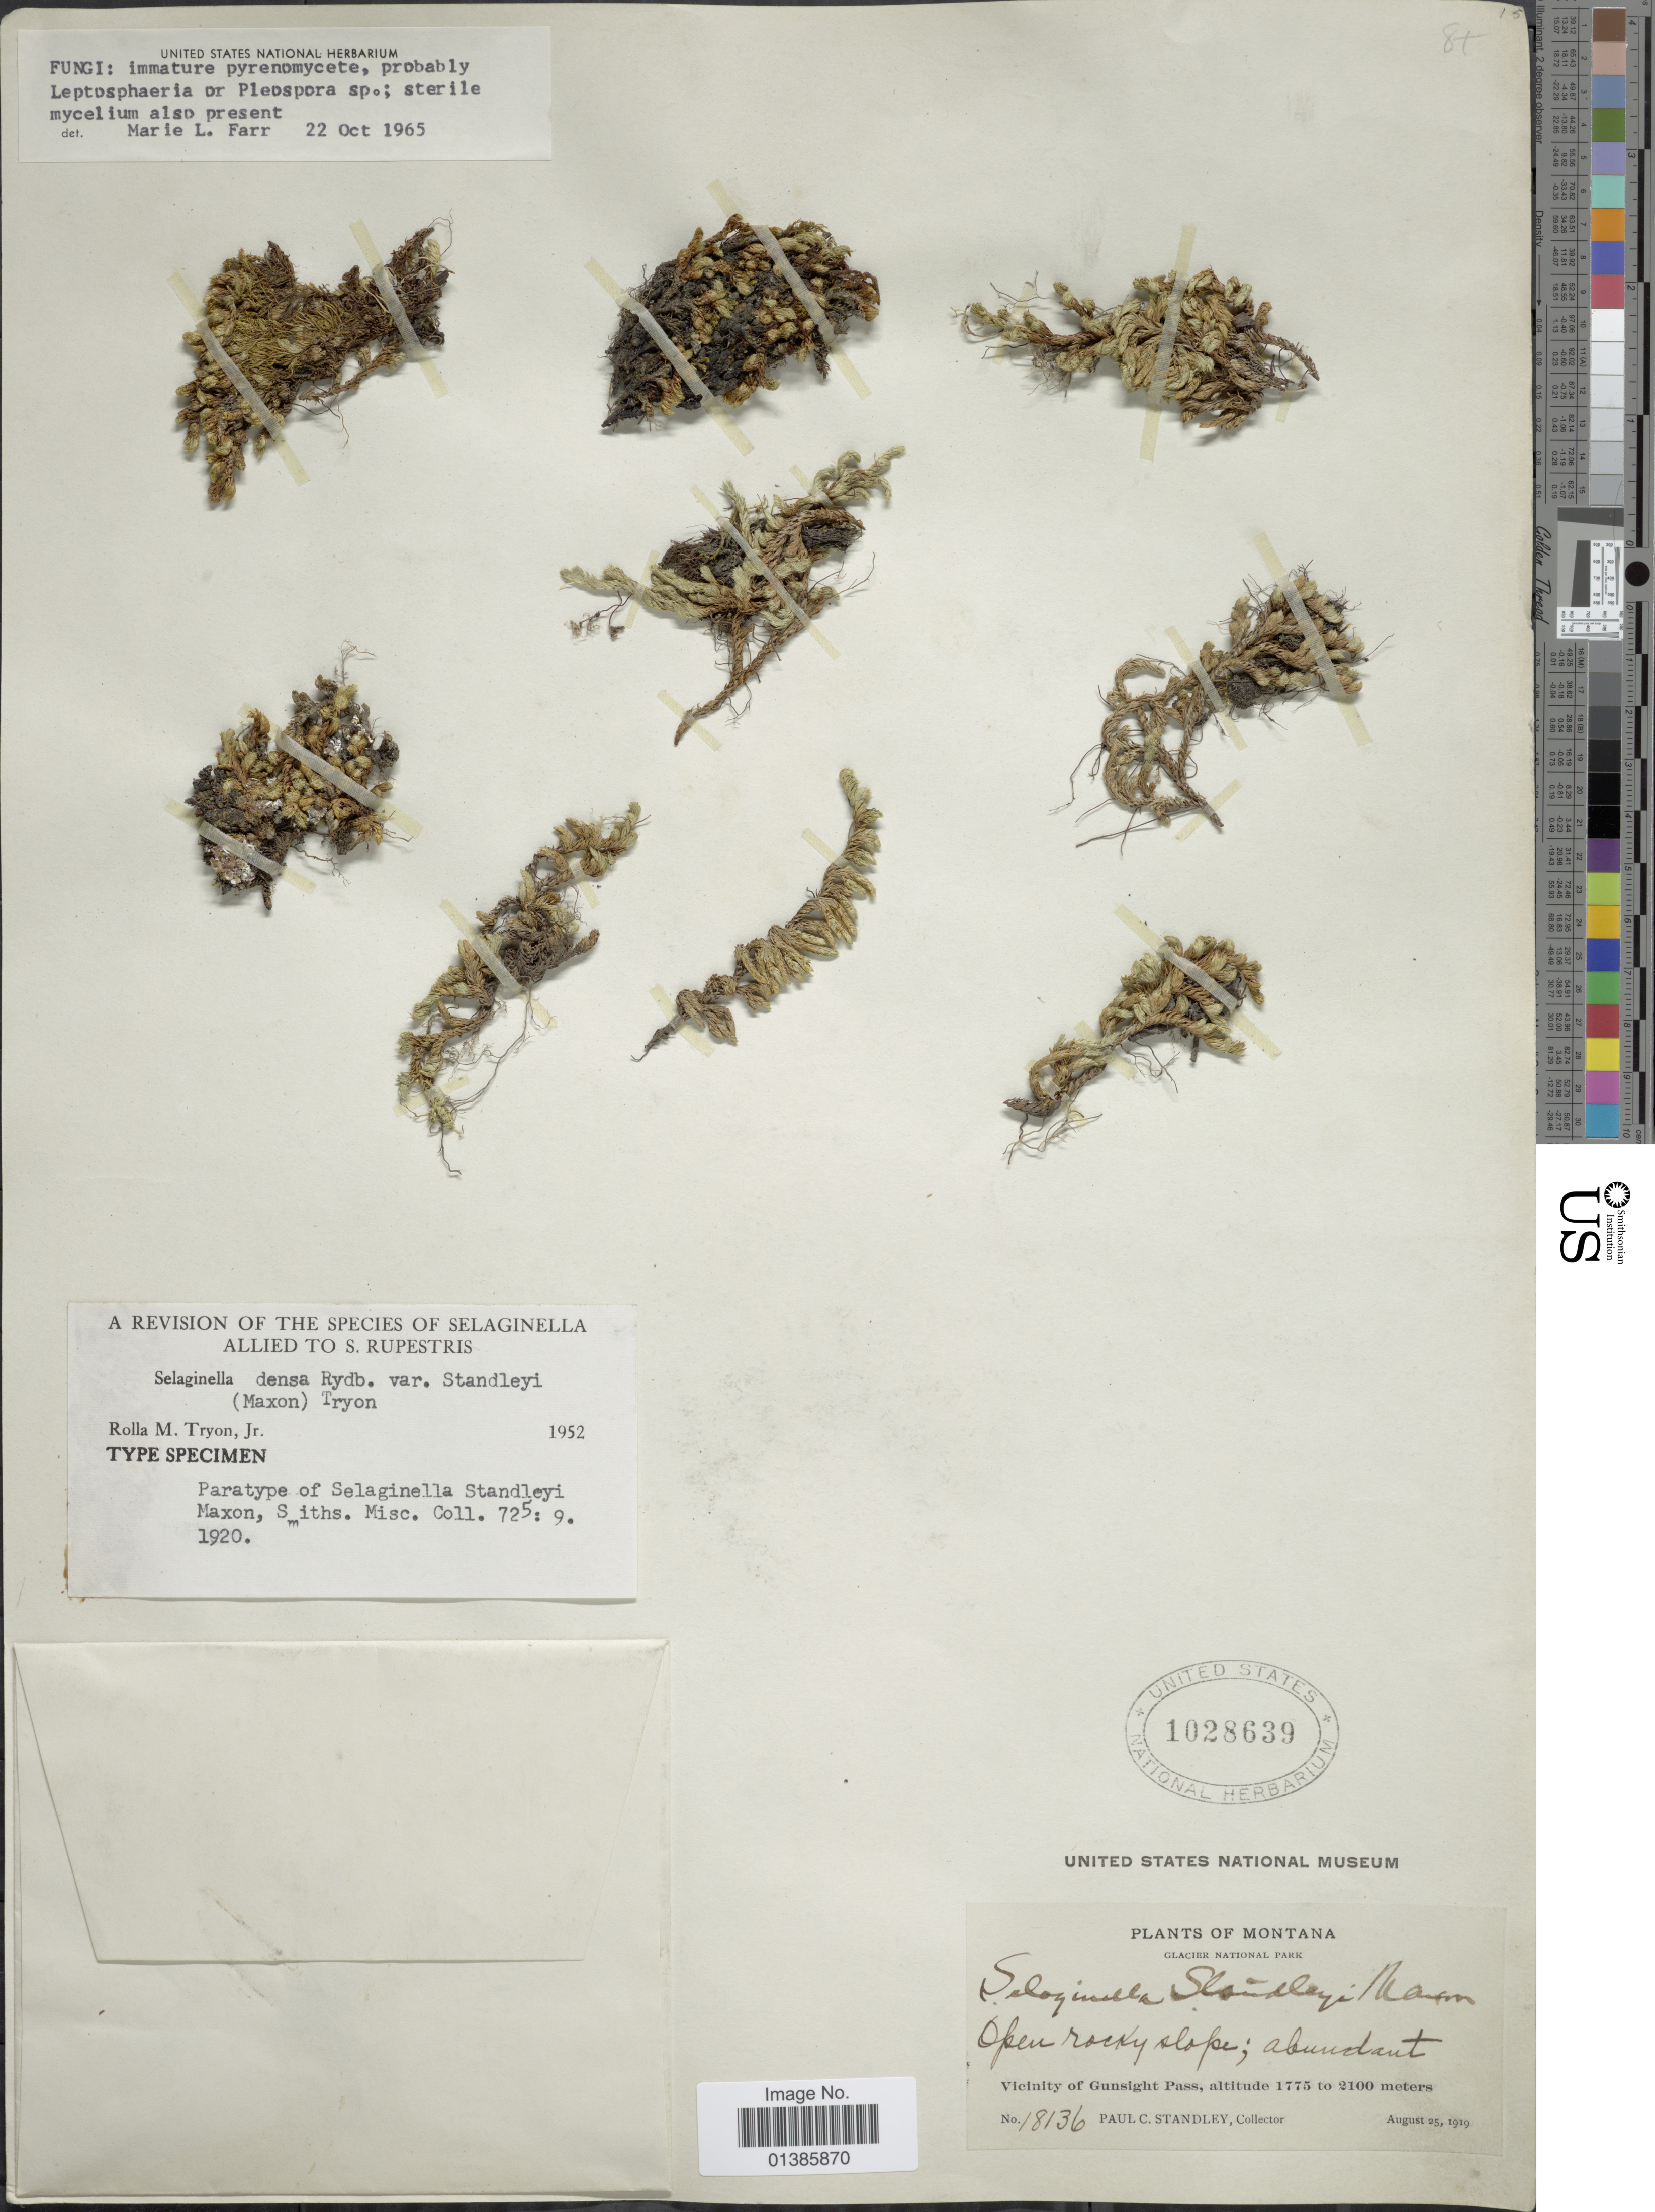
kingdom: Plantae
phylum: Tracheophyta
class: Lycopodiopsida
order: Selaginellales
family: Selaginellaceae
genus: Selaginella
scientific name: Selaginella densa var. standleyi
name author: (Maxon) R.M. Tryon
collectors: P. C. Standley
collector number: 18136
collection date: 1919-08-25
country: United States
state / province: Montana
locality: Glacier National Park. Vicinity of Gunsight Pass.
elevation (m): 1775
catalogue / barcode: US 1028639